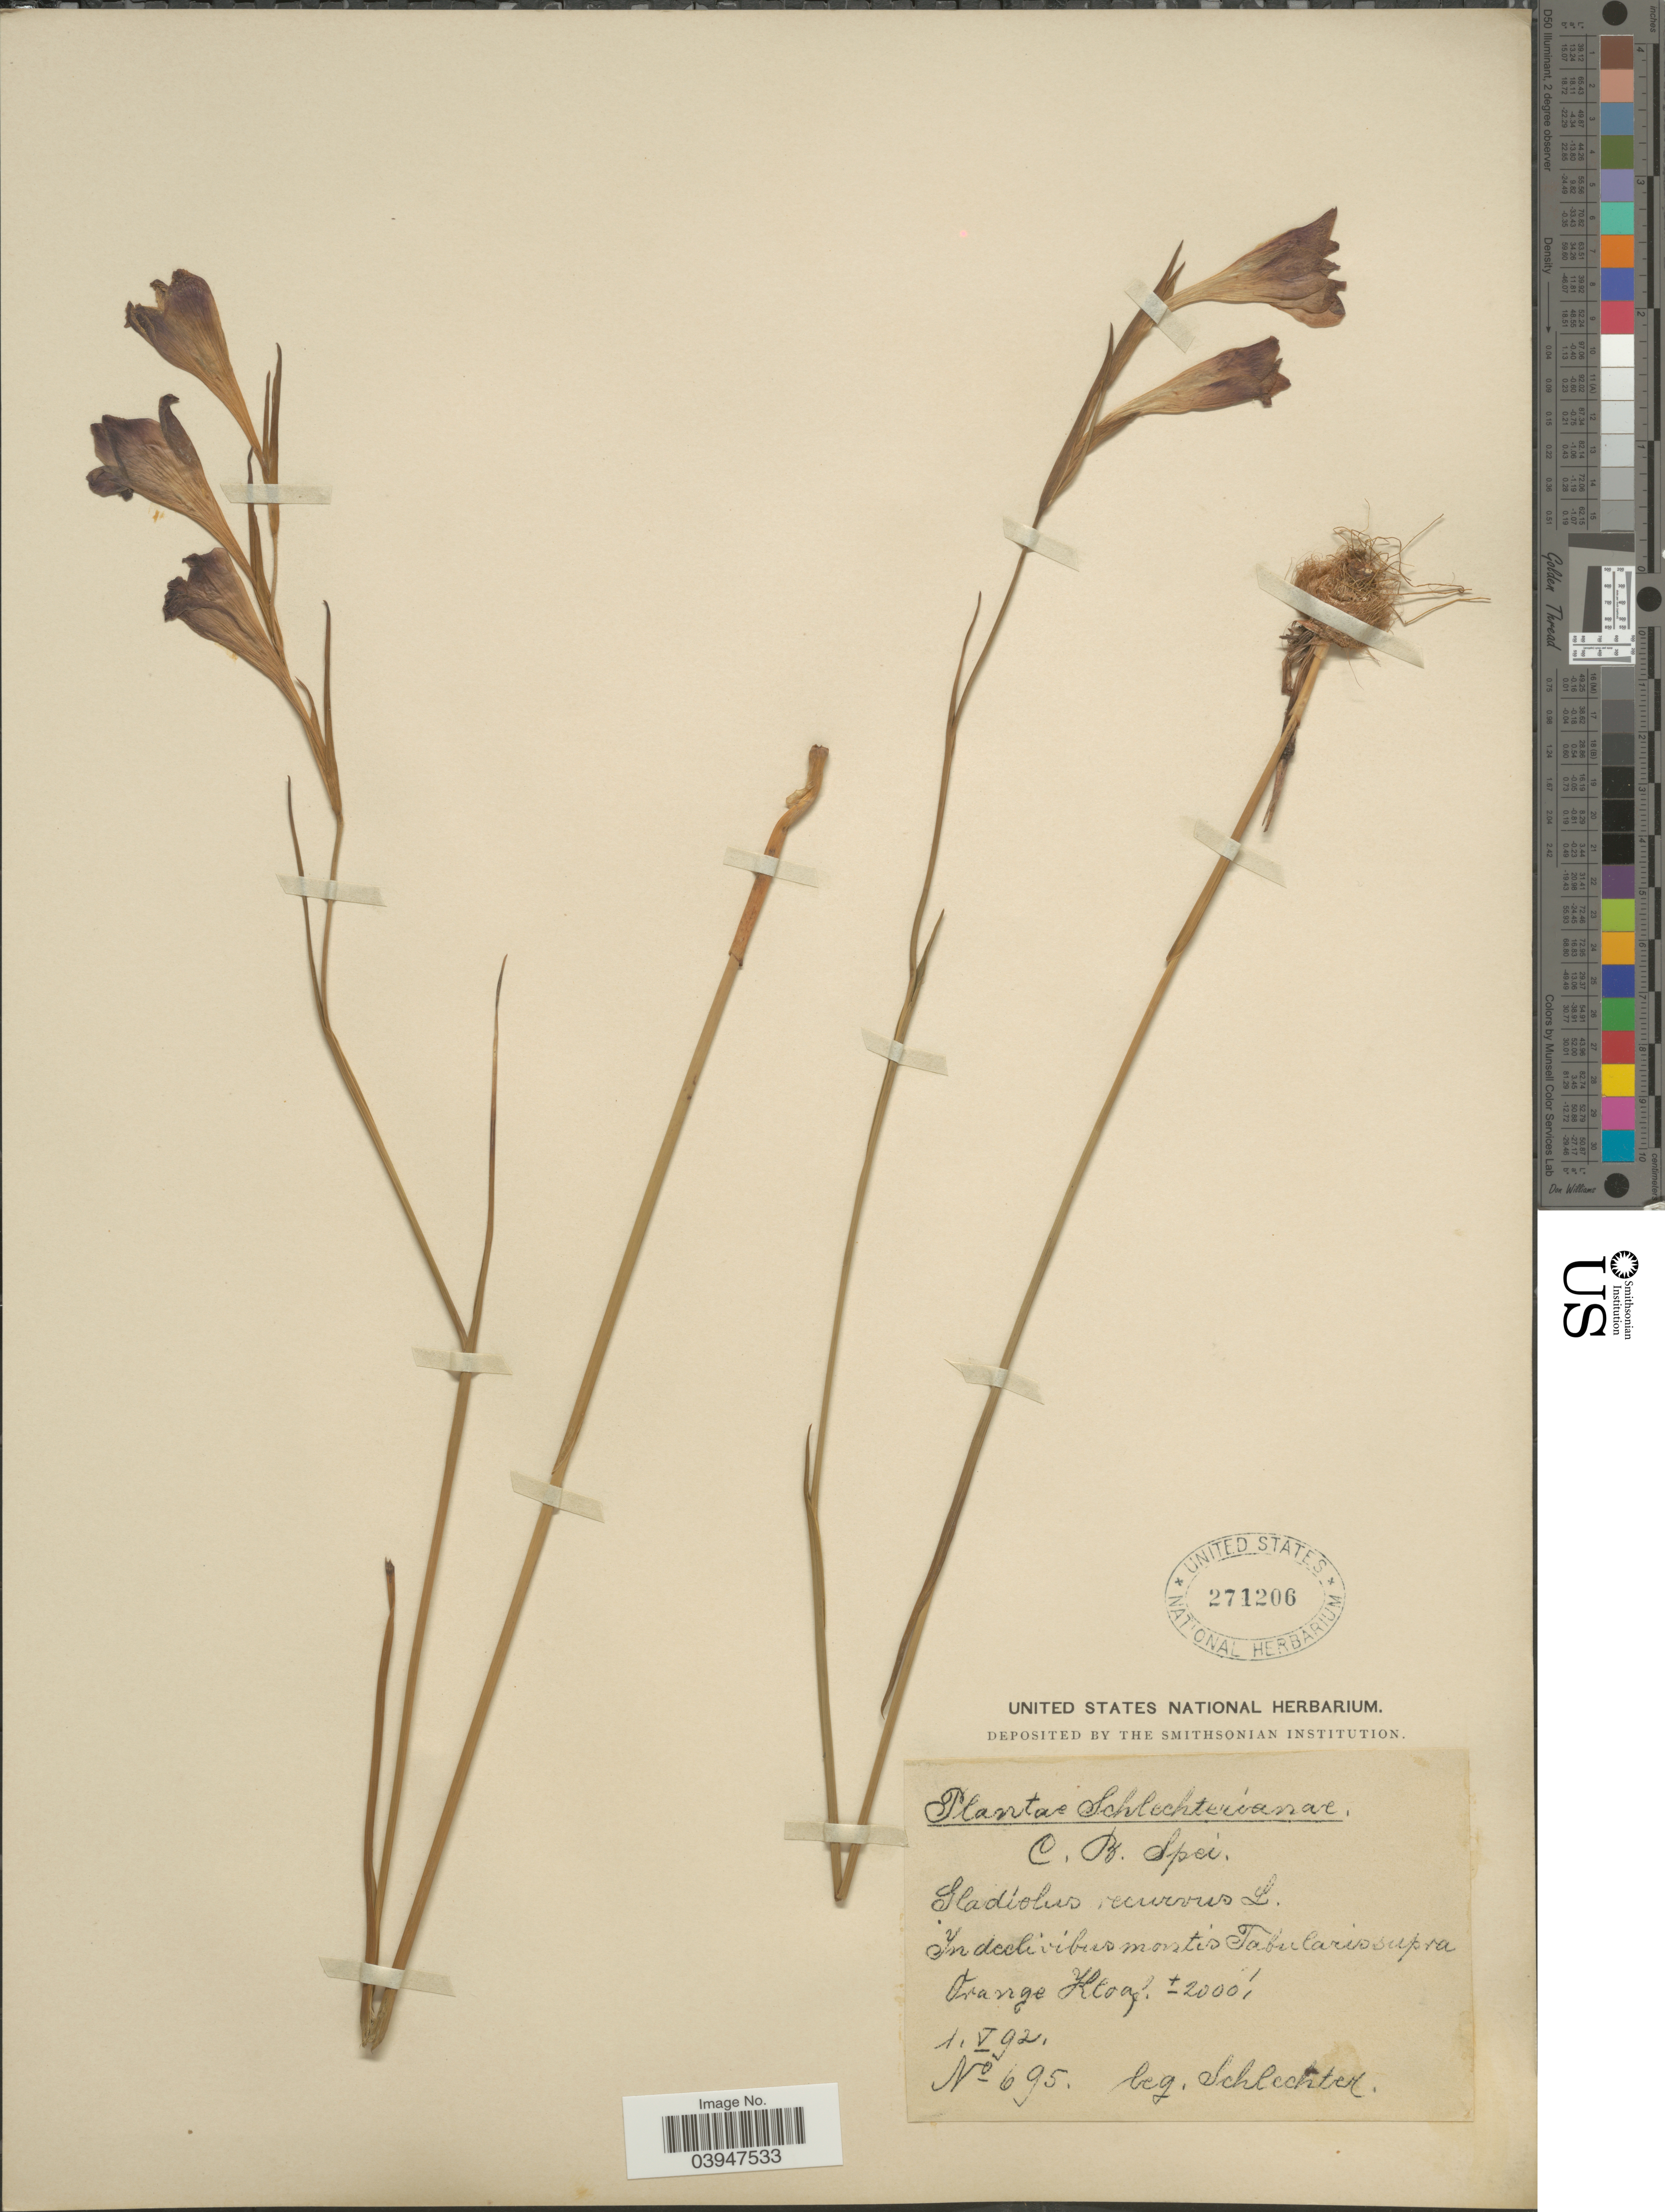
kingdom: Plantae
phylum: Tracheophyta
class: Liliopsida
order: Asparagales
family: Iridaceae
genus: Gladiolus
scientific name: Gladiolus recurvus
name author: L.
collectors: Schlechter, --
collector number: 695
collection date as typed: Transcribed d/m/y: 1/5/92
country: South Africa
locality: C. B. Spei. In declivibus montis Tabularis supra Orange Kloof.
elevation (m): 610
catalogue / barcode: US 271206